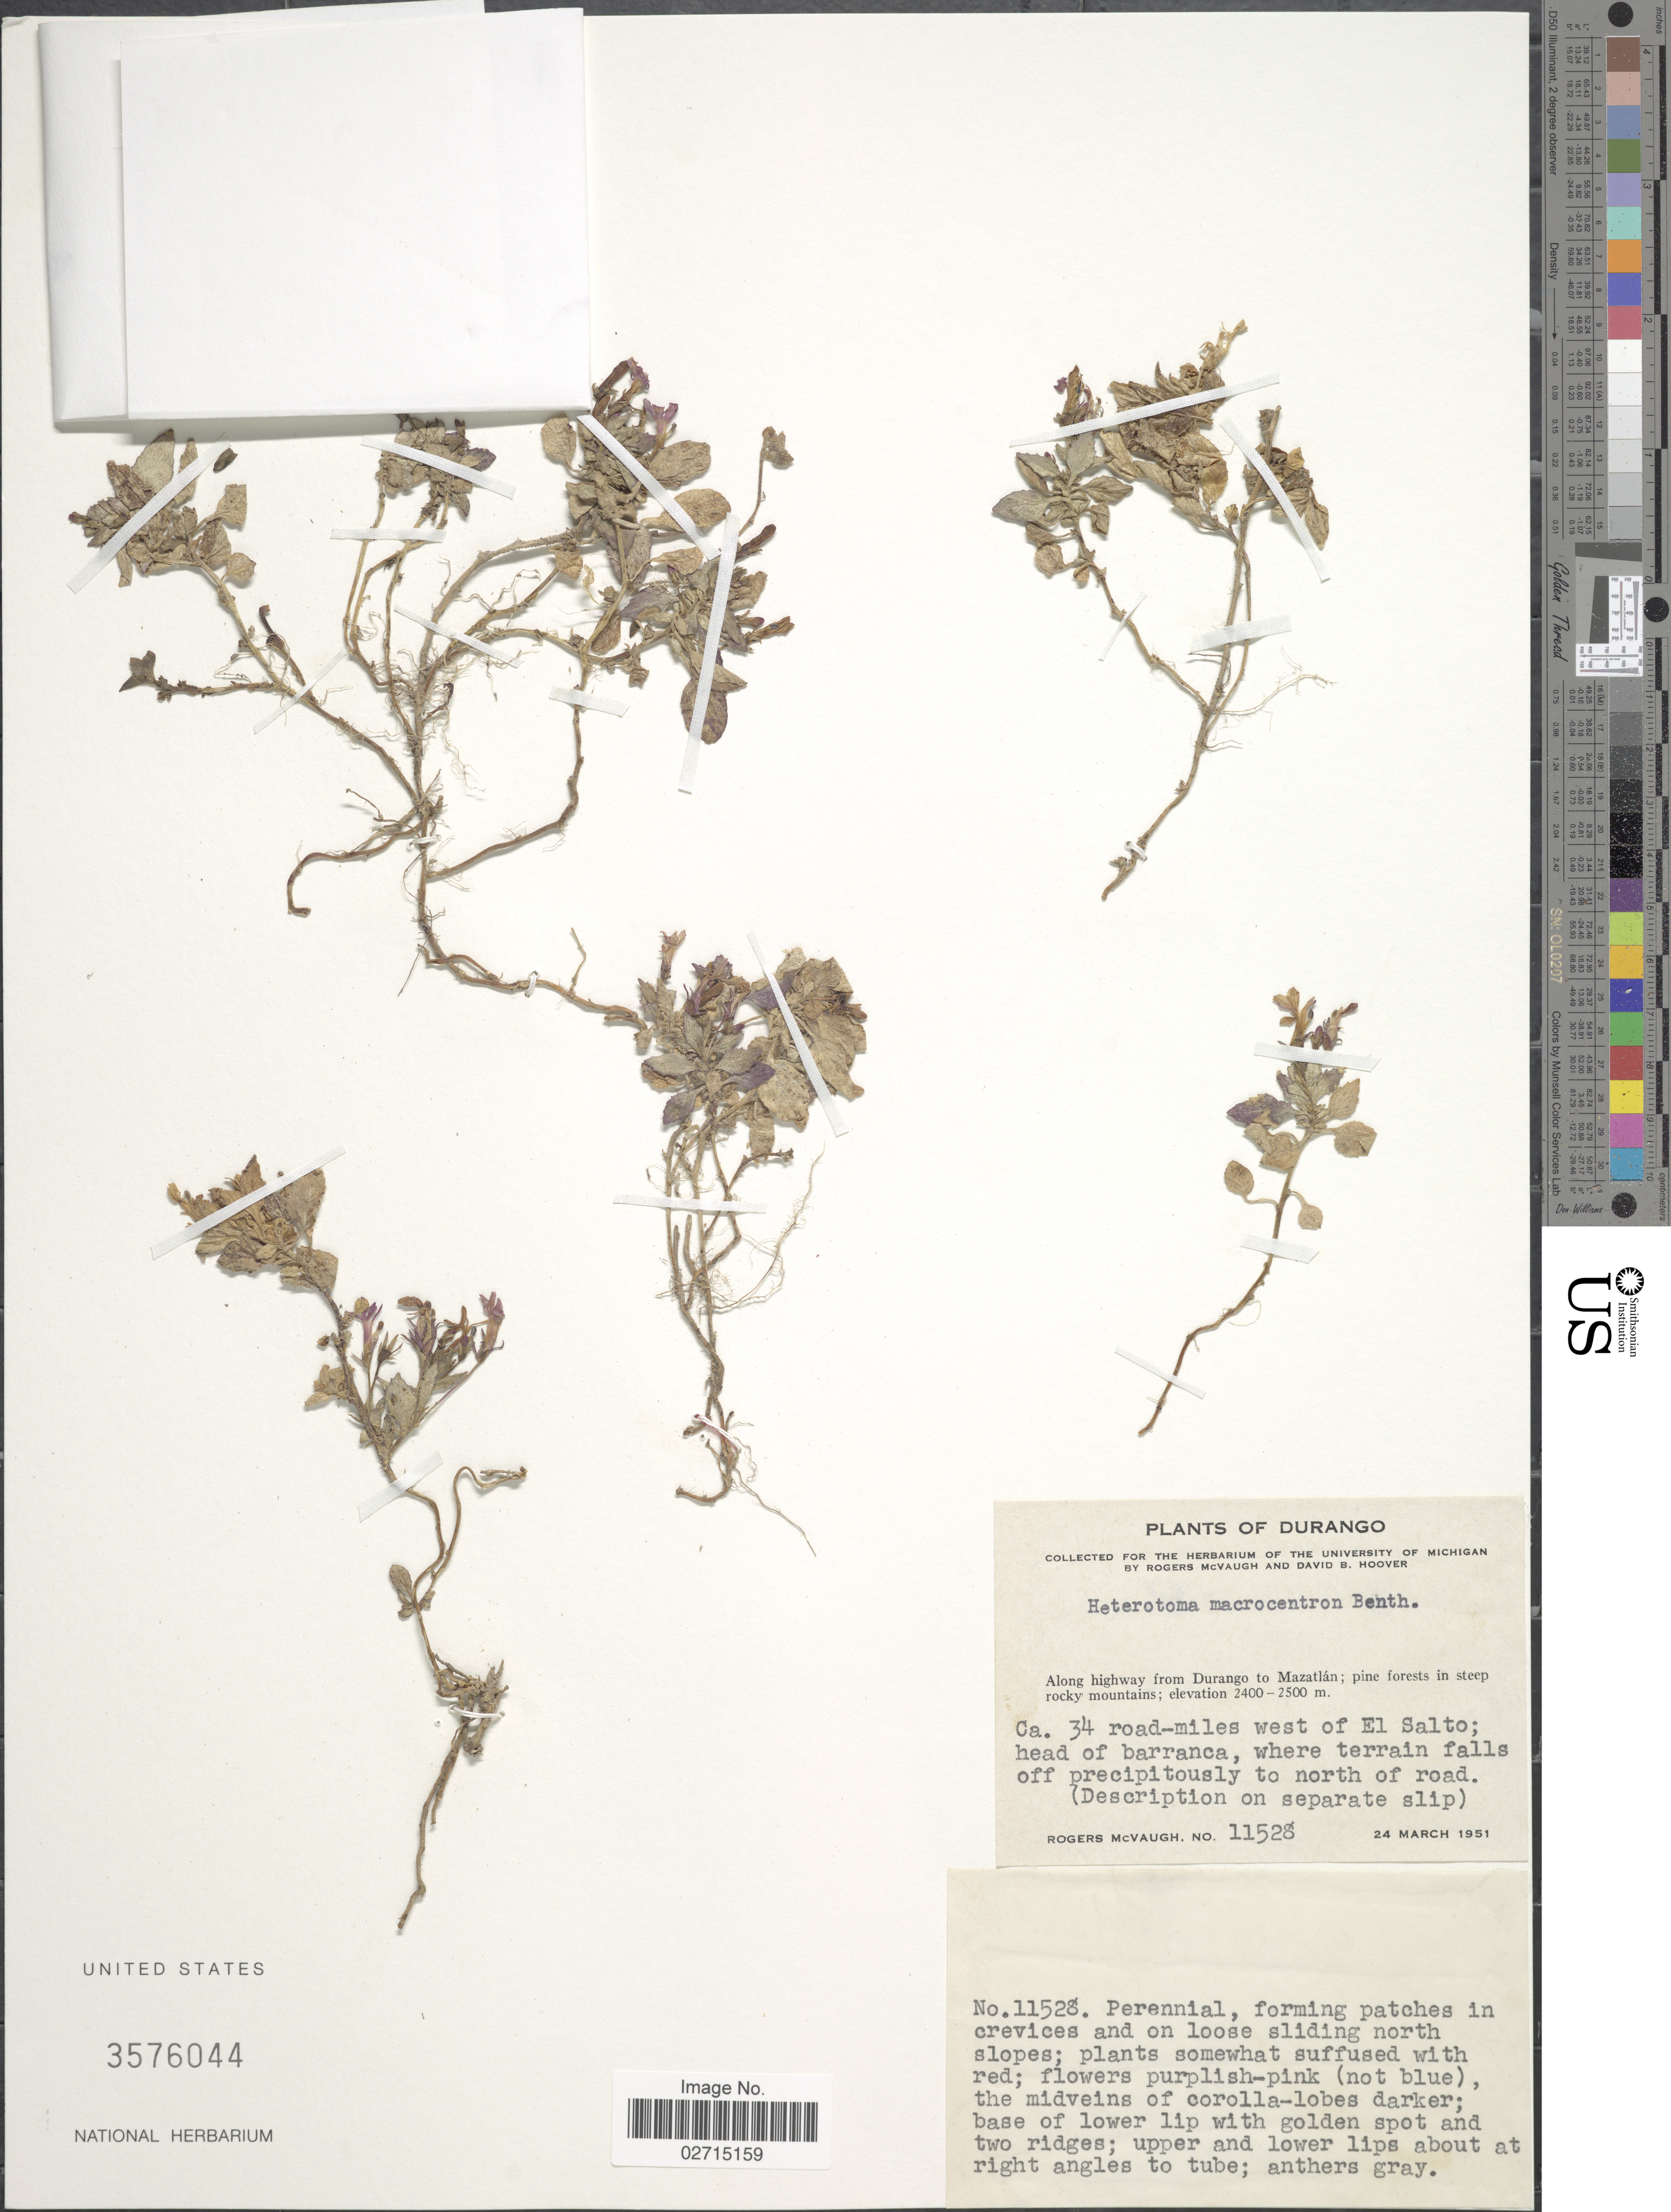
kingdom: Plantae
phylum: Tracheophyta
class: Magnoliopsida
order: Asterales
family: Campanulaceae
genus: Lobelia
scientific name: Lobelia macrocentron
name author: (Benth.) T.J. Ayers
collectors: R. McVaugh & D. B. Hoover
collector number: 11528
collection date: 1951-03-24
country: Mexico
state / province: Durango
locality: Along highway from Durango to Mazatlán; pine forest in steep rocky mountains, Ca. 34 road-miles west of El Salto; head of barranca, where terrain falls off precipitously to north of road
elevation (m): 2400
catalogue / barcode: US 3576044